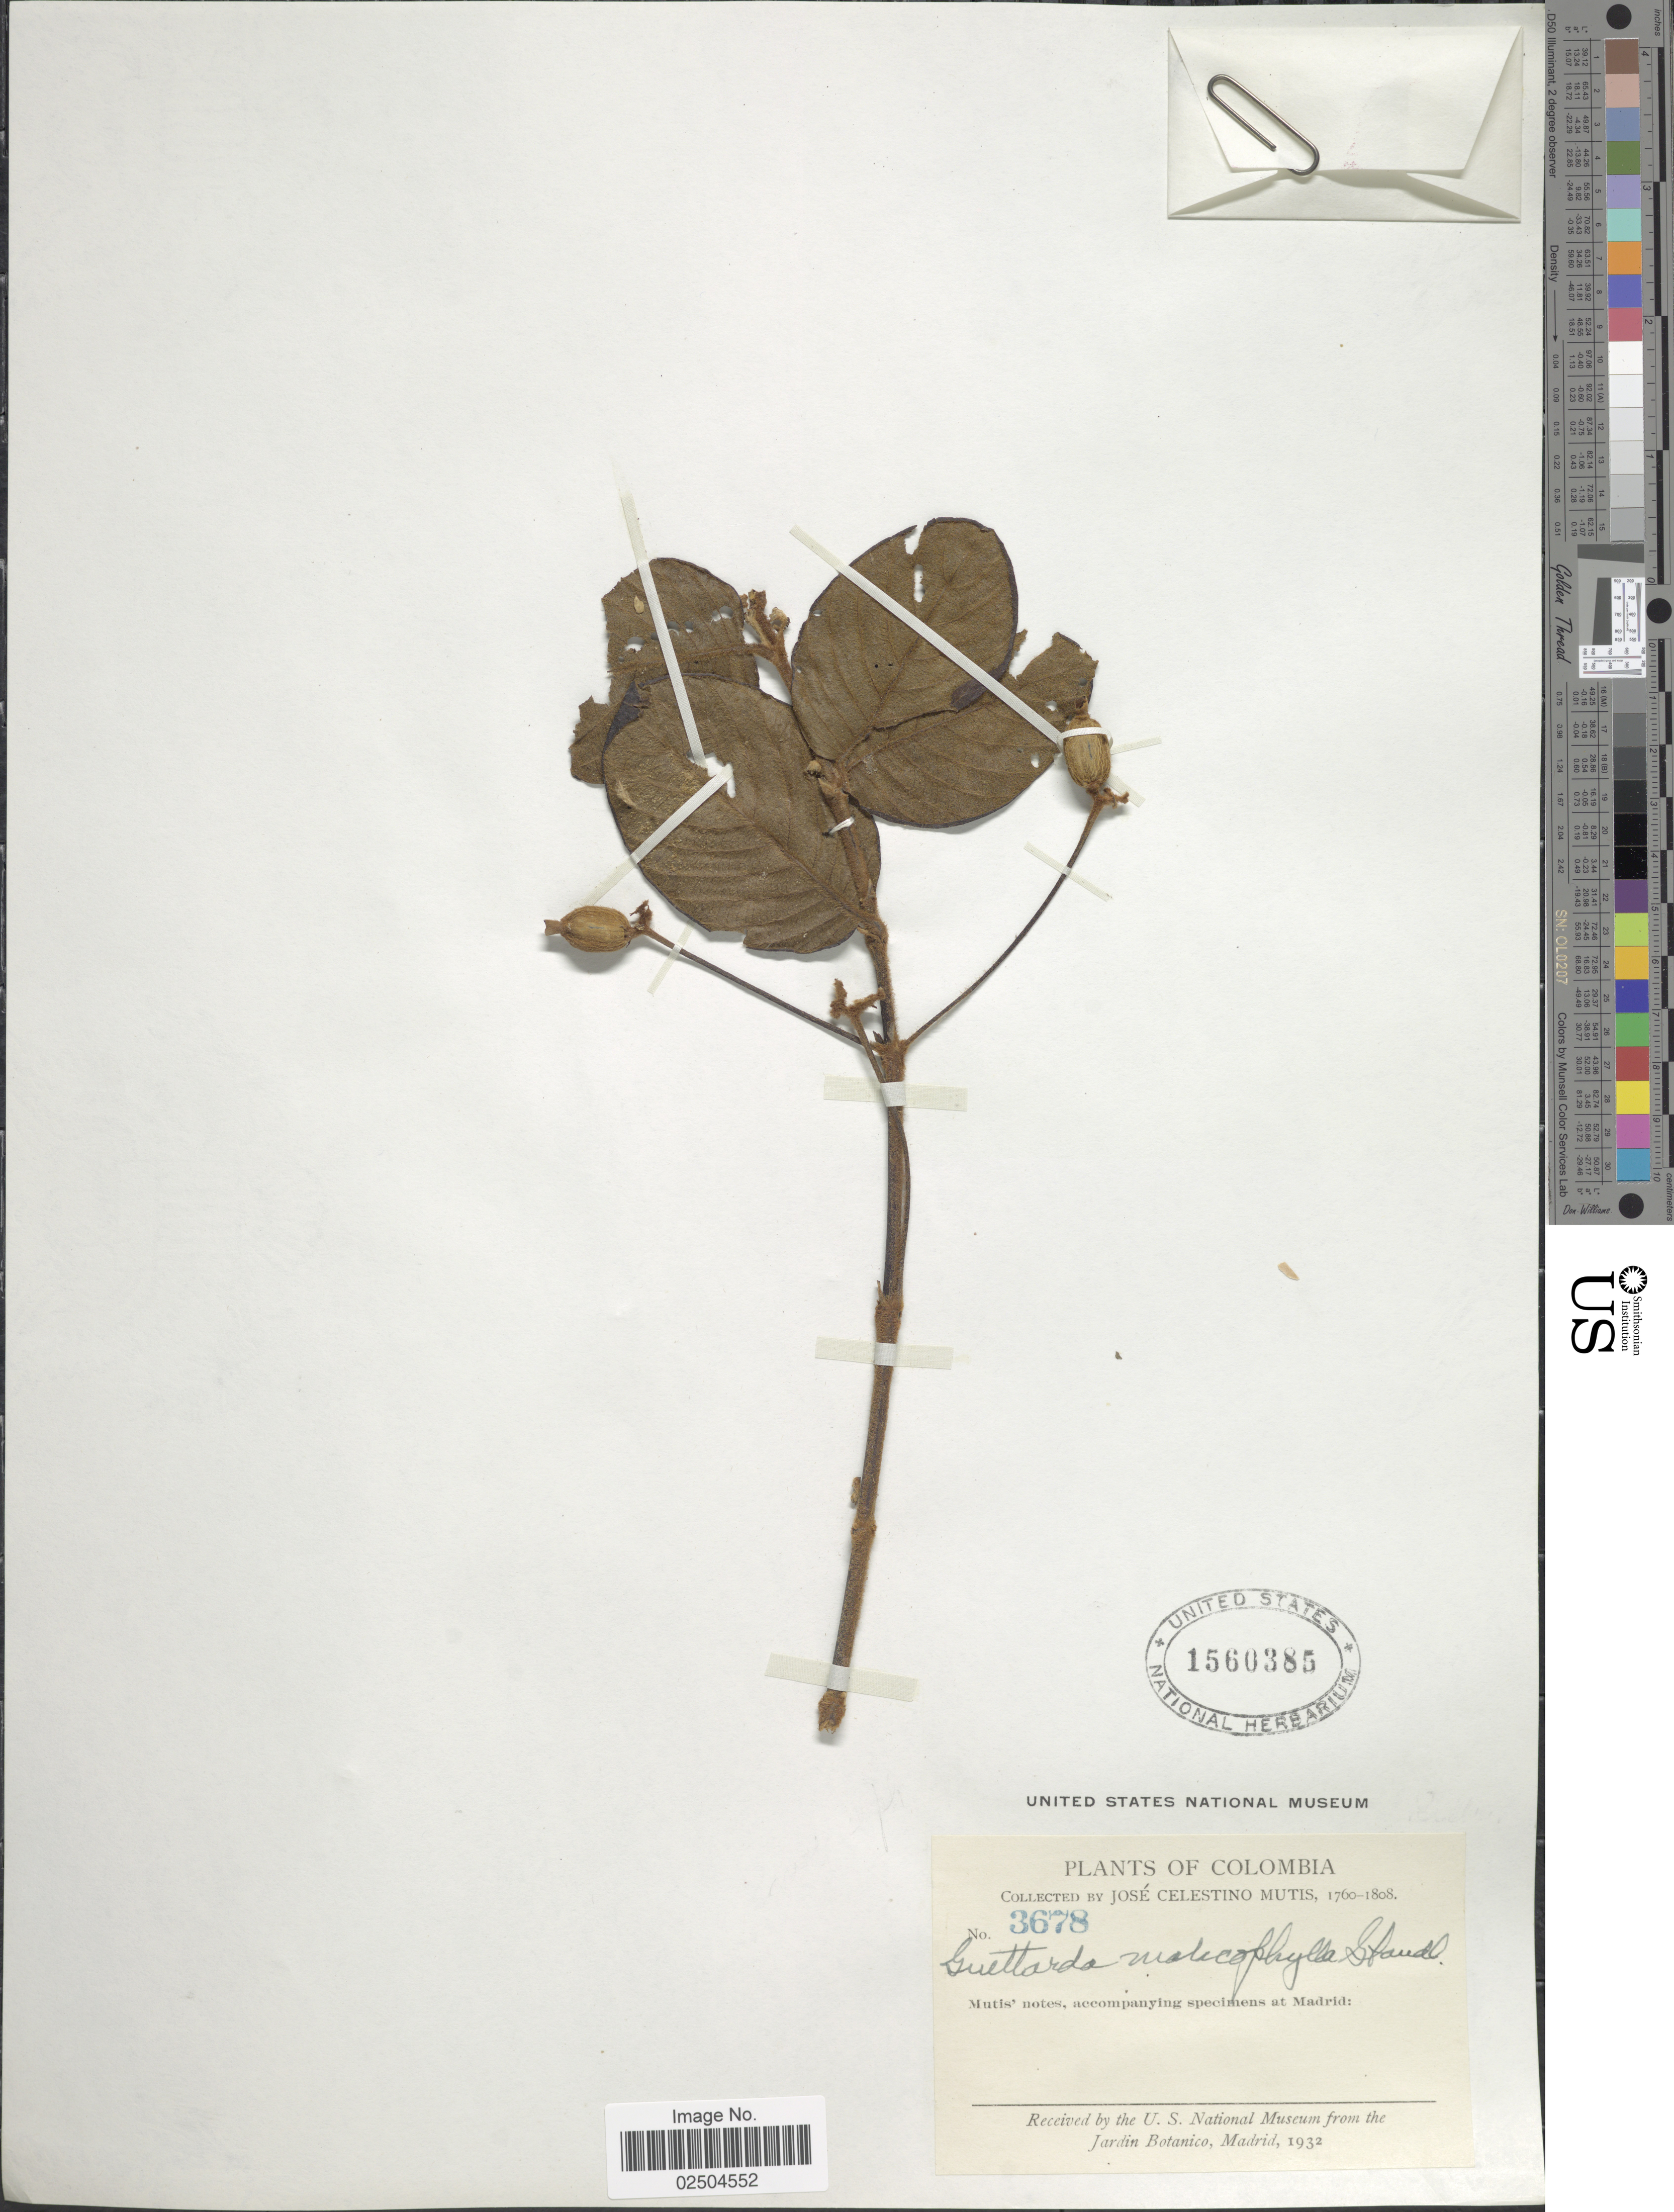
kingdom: Plantae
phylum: Tracheophyta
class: Magnoliopsida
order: Gentianales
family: Rubiaceae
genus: Guettarda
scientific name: Guettarda malacophylla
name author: Standl.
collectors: J. C. B. Mutis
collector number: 3678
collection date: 1760/1808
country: Colombia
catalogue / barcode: US 1560385